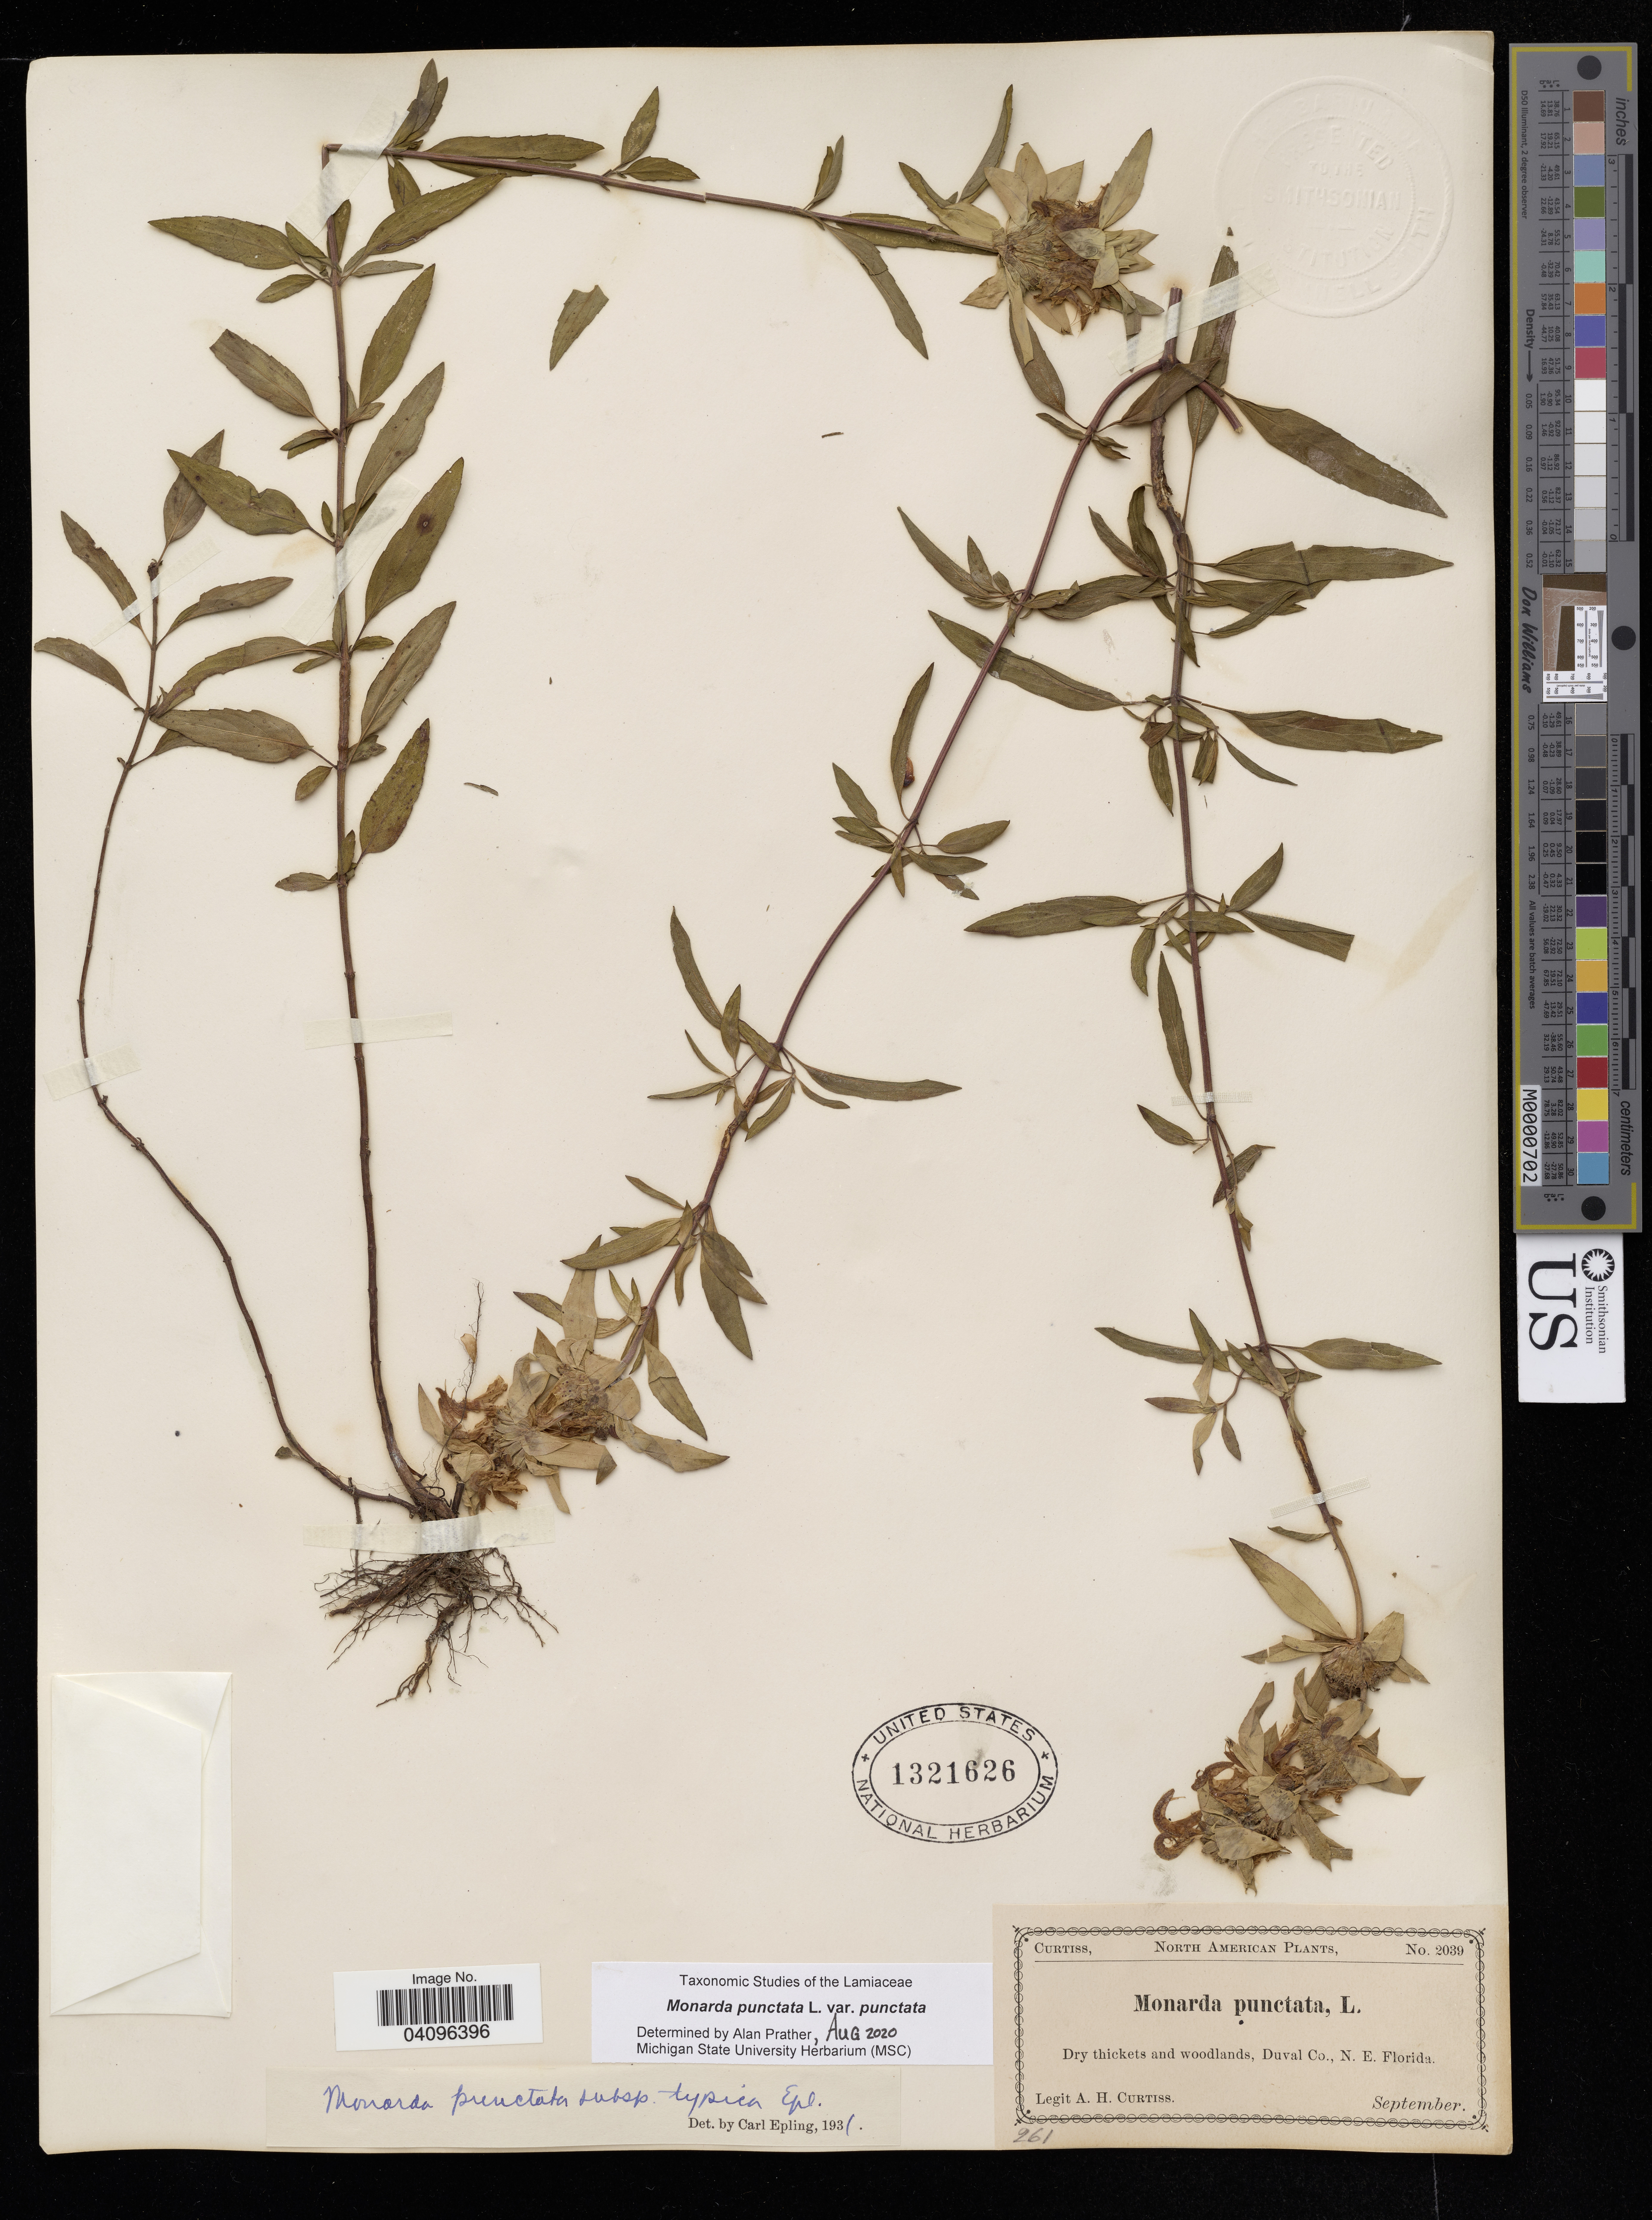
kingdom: Plantae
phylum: Tracheophyta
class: Magnoliopsida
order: Lamiales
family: Lamiaceae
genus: Monarda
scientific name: Monarda punctata var. punctata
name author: L.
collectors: A. H. Curtiss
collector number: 2039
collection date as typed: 9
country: United States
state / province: Florida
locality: North American, Duval Co., N. E. Florida.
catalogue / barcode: US 1321626